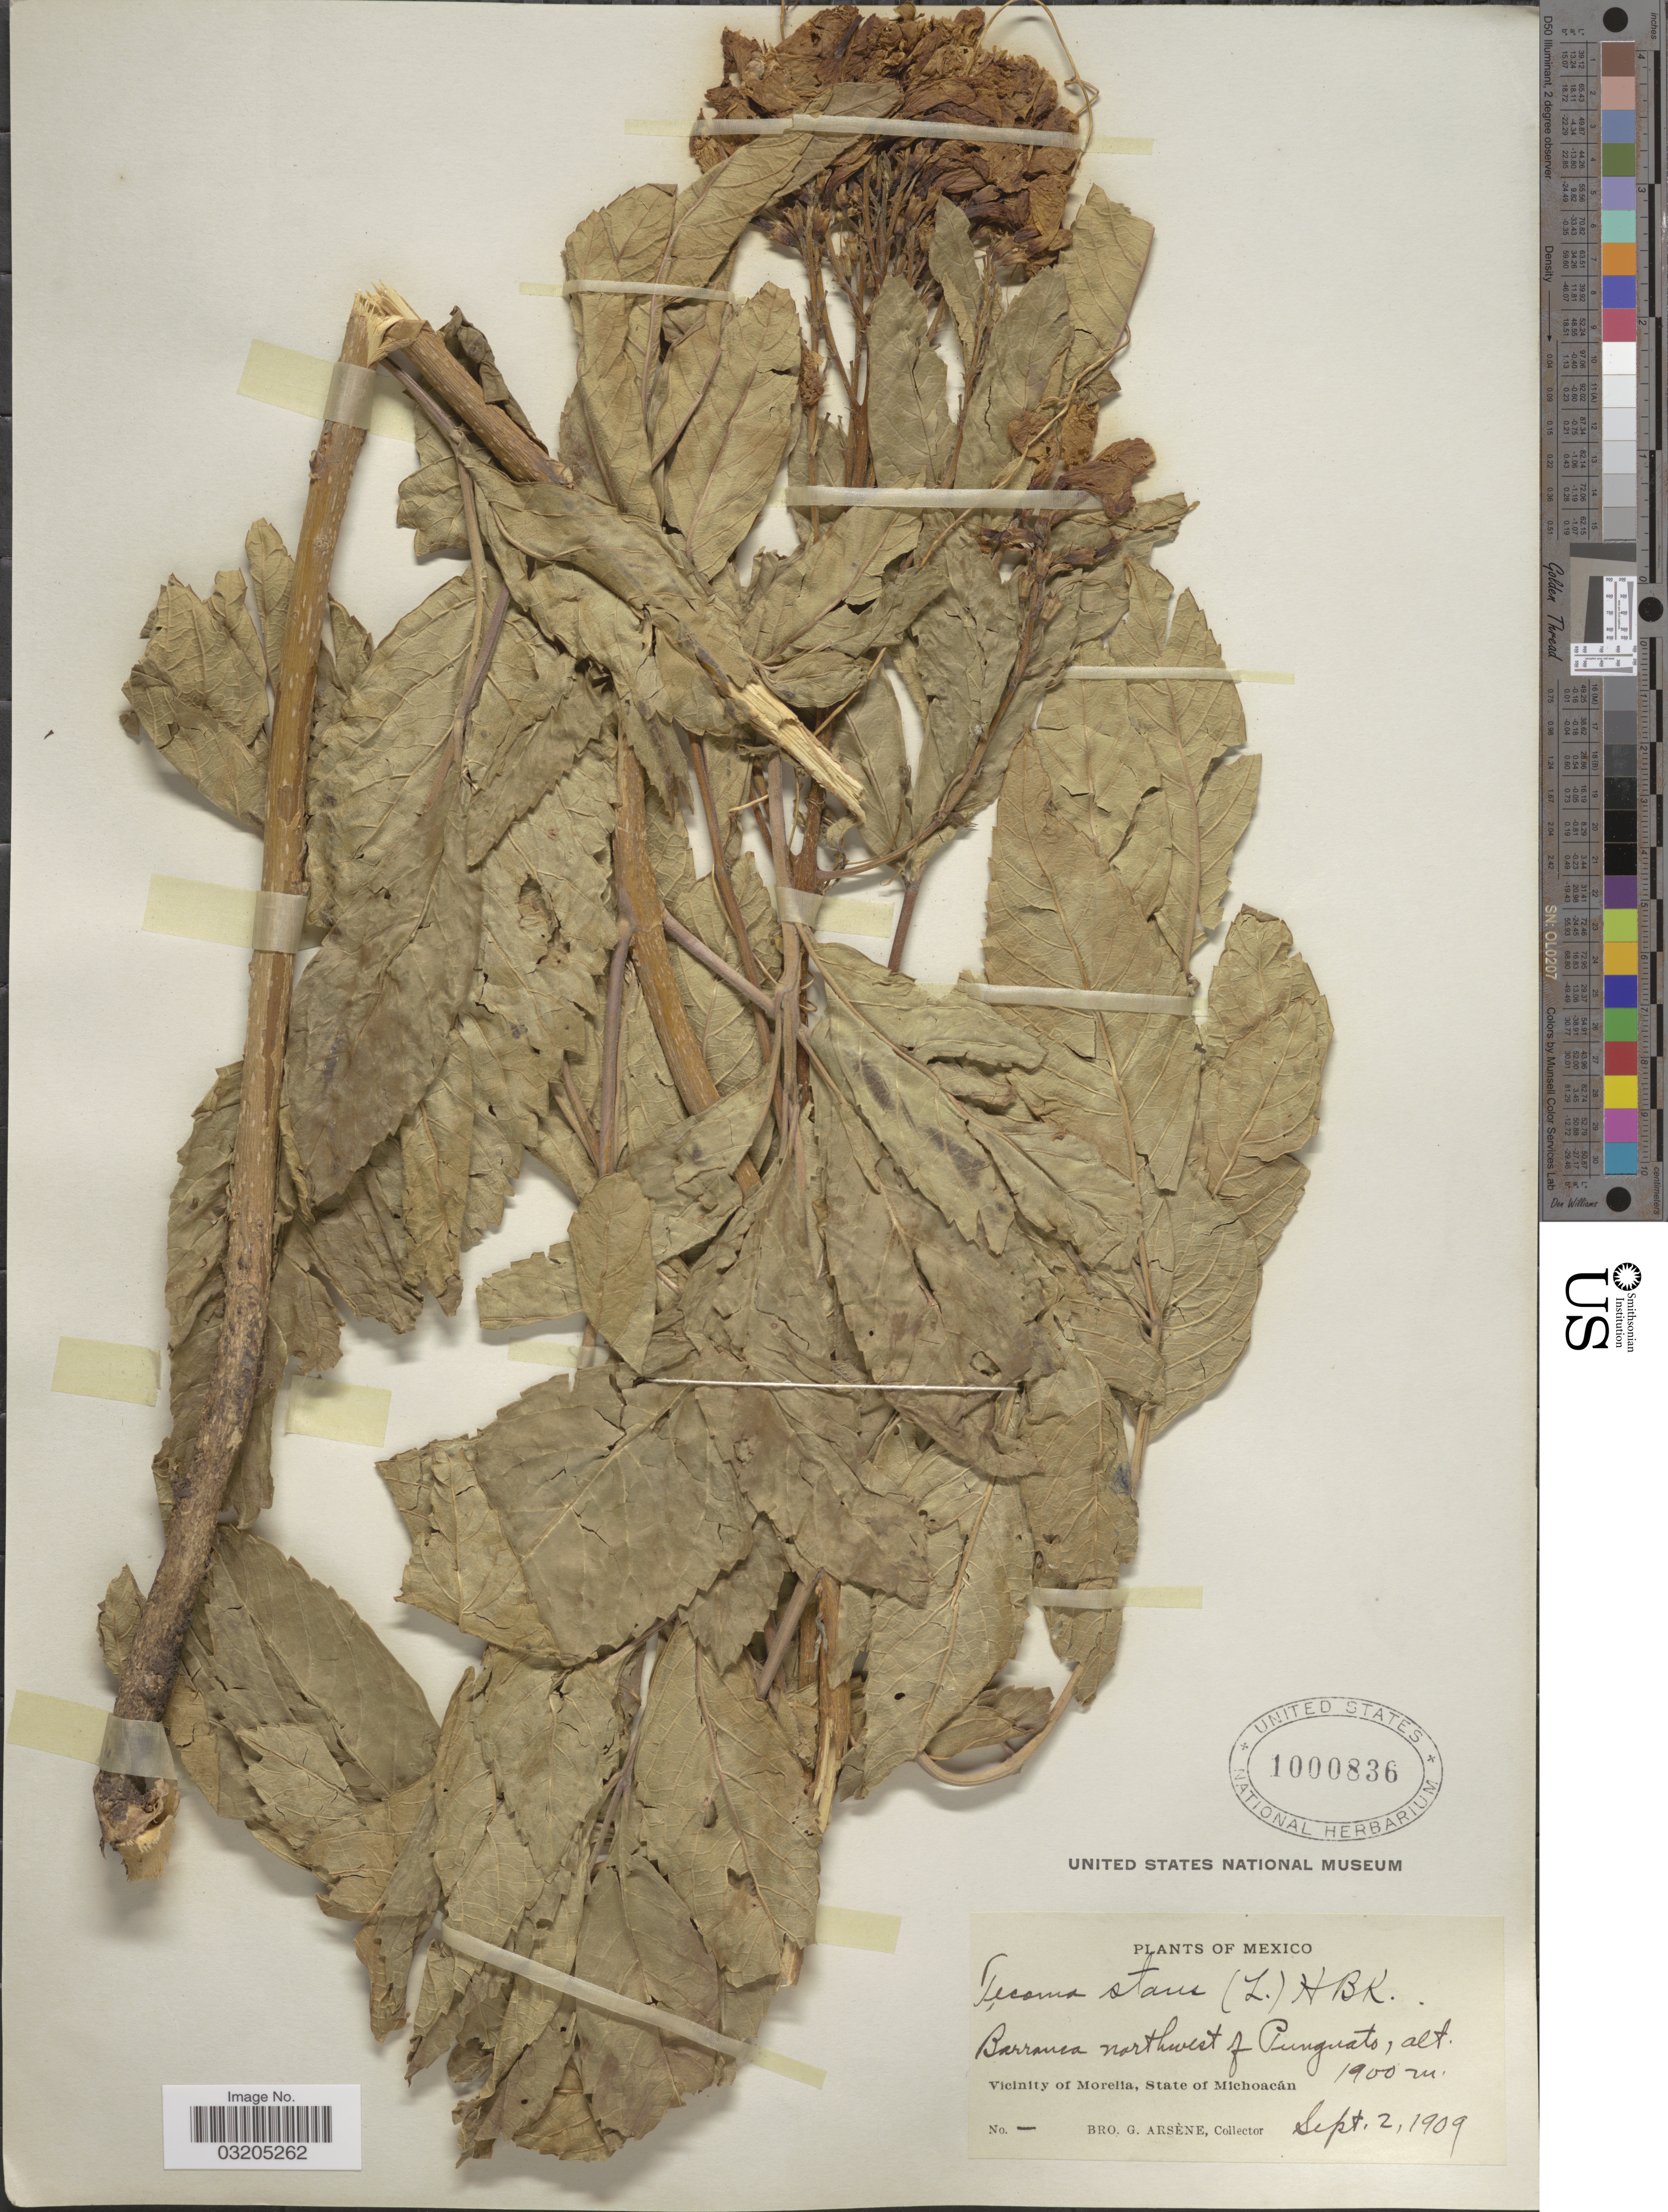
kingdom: Plantae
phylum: Tracheophyta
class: Magnoliopsida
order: Lamiales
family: Bignoniaceae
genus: Tecoma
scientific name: Tecoma stans var. stans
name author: (L.) Juss. ex Kunth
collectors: Bro. G. Arsène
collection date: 1909-09-02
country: Mexico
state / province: Michoacán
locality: Barranca northwest of Punguato. Vicinity of Morelia.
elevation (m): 1900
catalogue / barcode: US 1000836